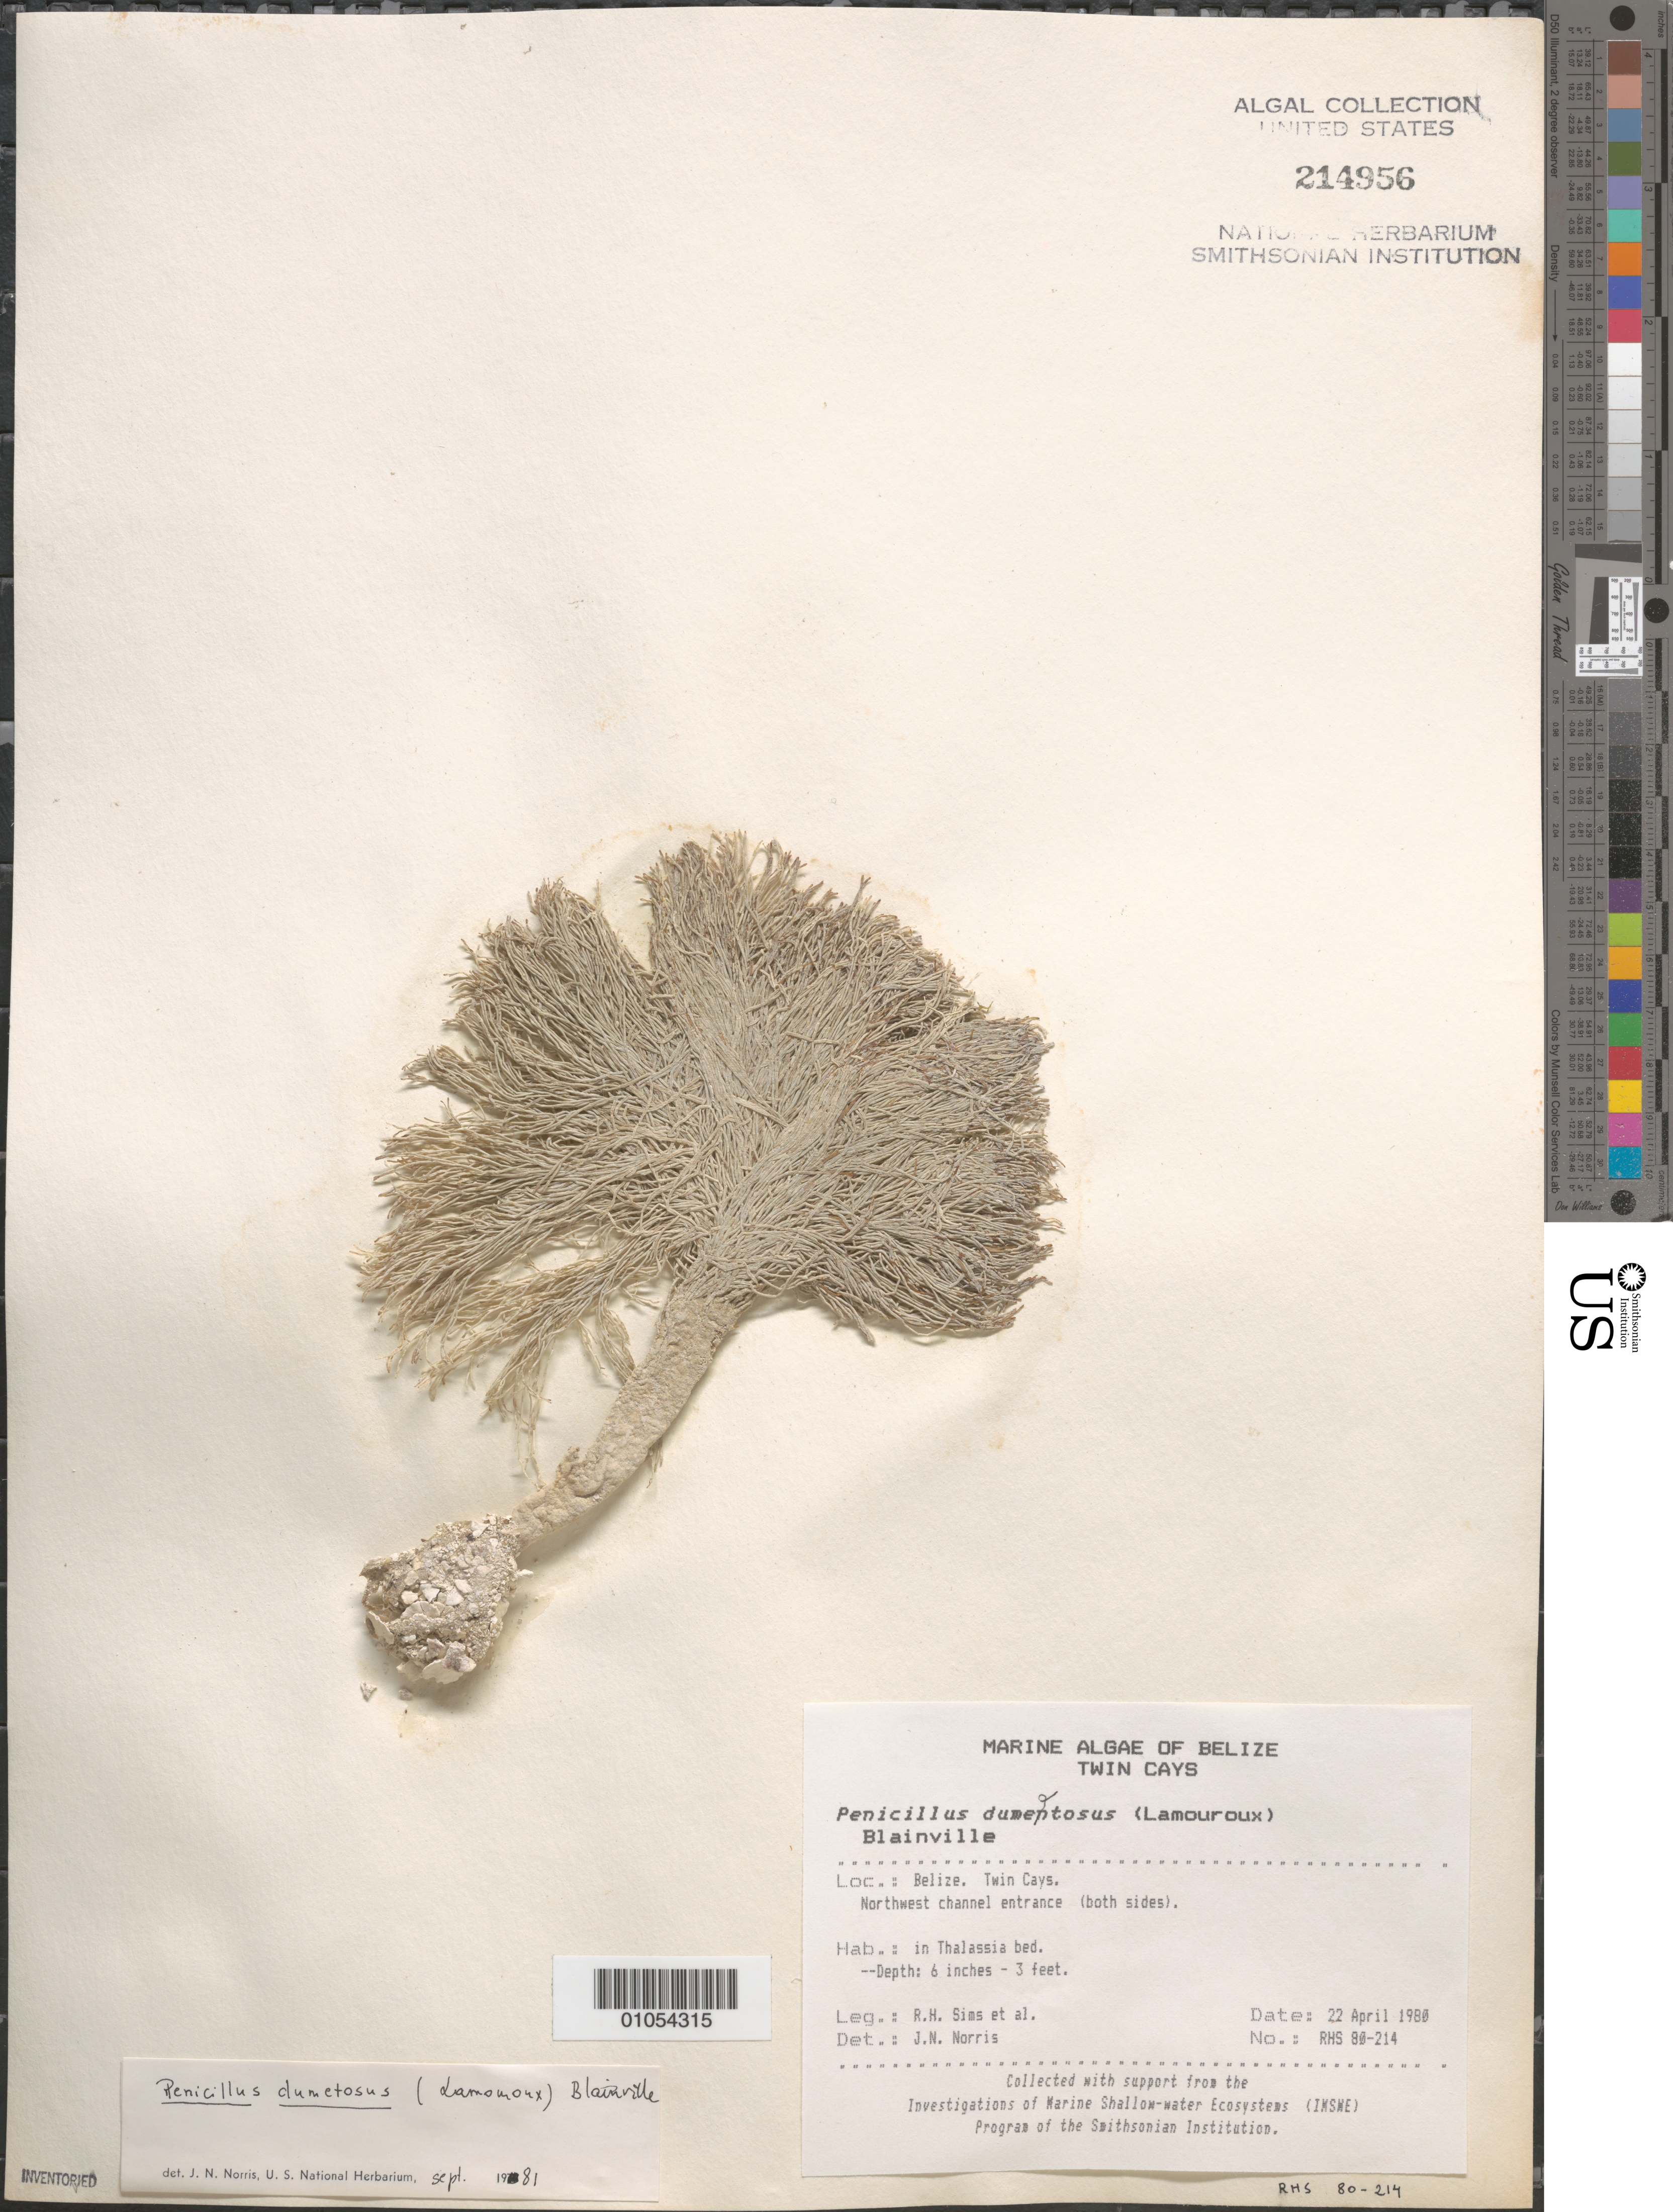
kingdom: Plantae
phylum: Chlorophyta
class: Ulvophyceae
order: Bryopsidales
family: Udoteaceae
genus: Penicillus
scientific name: Penicillus dumetosus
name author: (J.V.Lamouroux) Blainville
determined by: Norris, James N.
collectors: R. H. Sims & et al.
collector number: RHS 80-214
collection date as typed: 22 Apr 1980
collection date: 1980-04-22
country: Belize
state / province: Stann Creek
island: Twin Cays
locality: Northeast channel entrance (both sides)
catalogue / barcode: US 214956